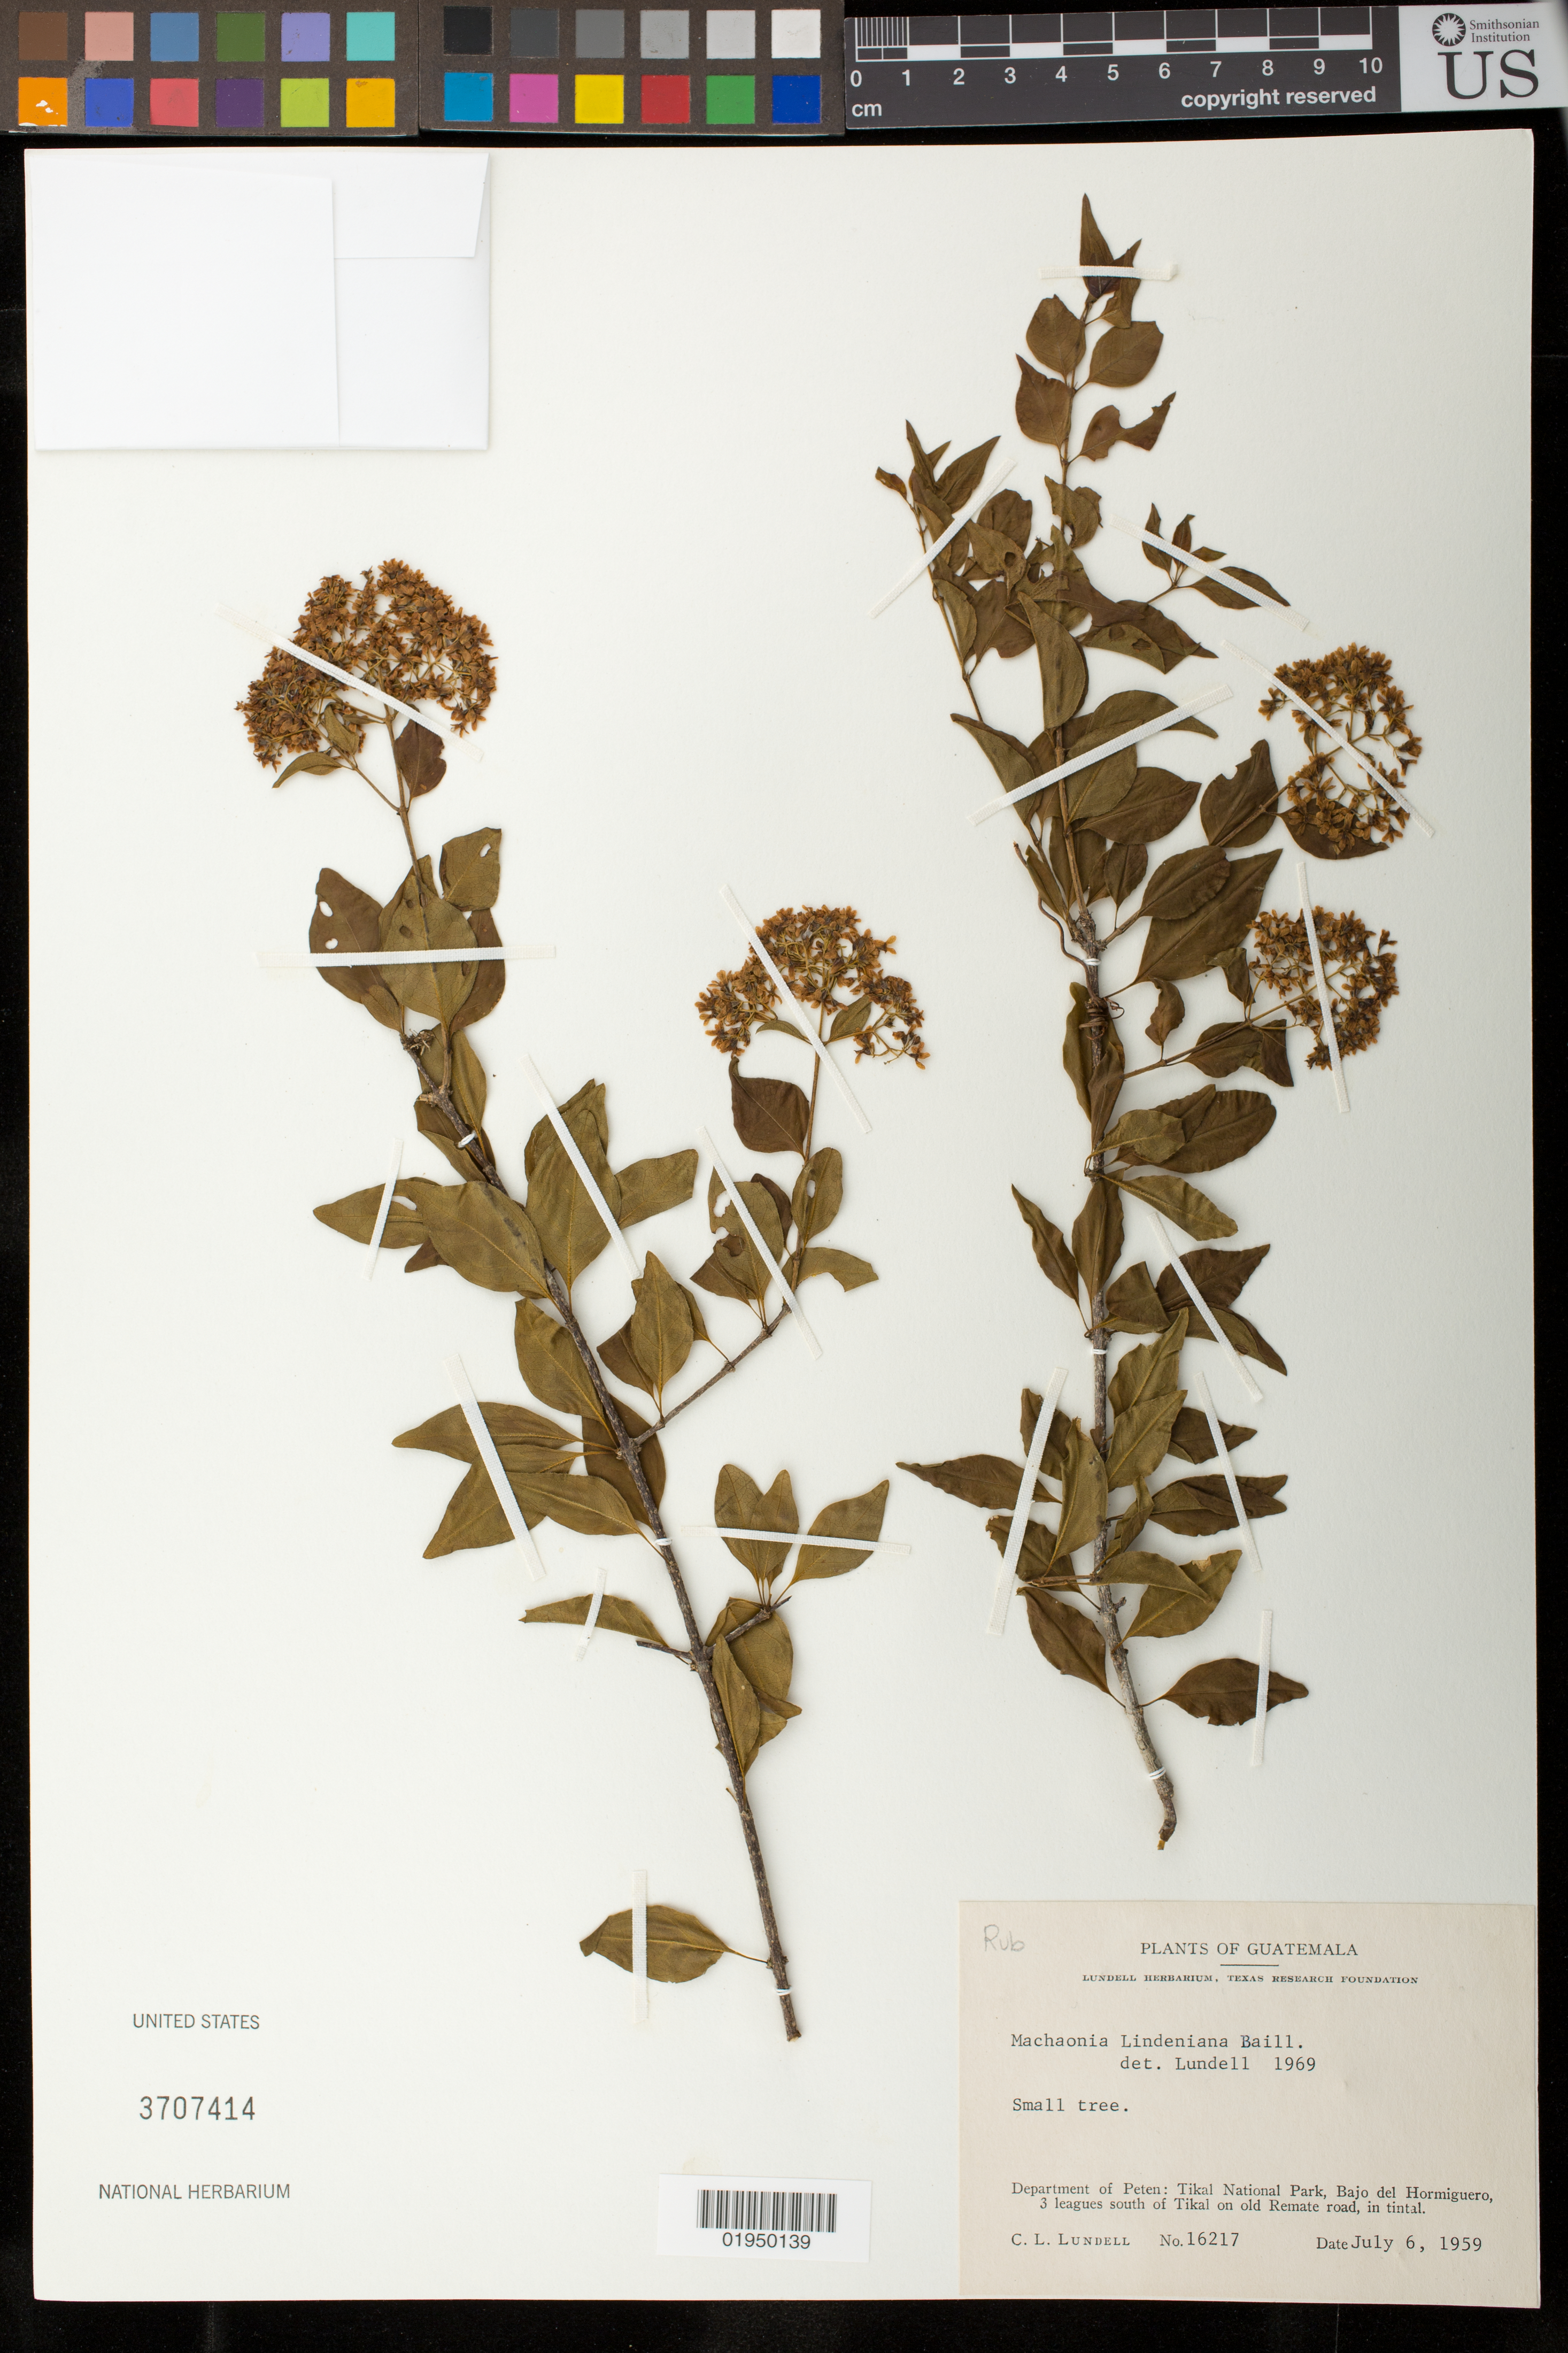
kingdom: Plantae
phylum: Tracheophyta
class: Magnoliopsida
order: Gentianales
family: Rubiaceae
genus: Machaonia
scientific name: Machaonia lindeniana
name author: Baill.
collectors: C. L. Lundell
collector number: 16217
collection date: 1959-07-06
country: Guatemala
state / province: El Petén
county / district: Flores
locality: Tikal national park, bajo del Hormiguero, 3 leagues south of tikal on old Remate road in tintal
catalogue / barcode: US 3707414